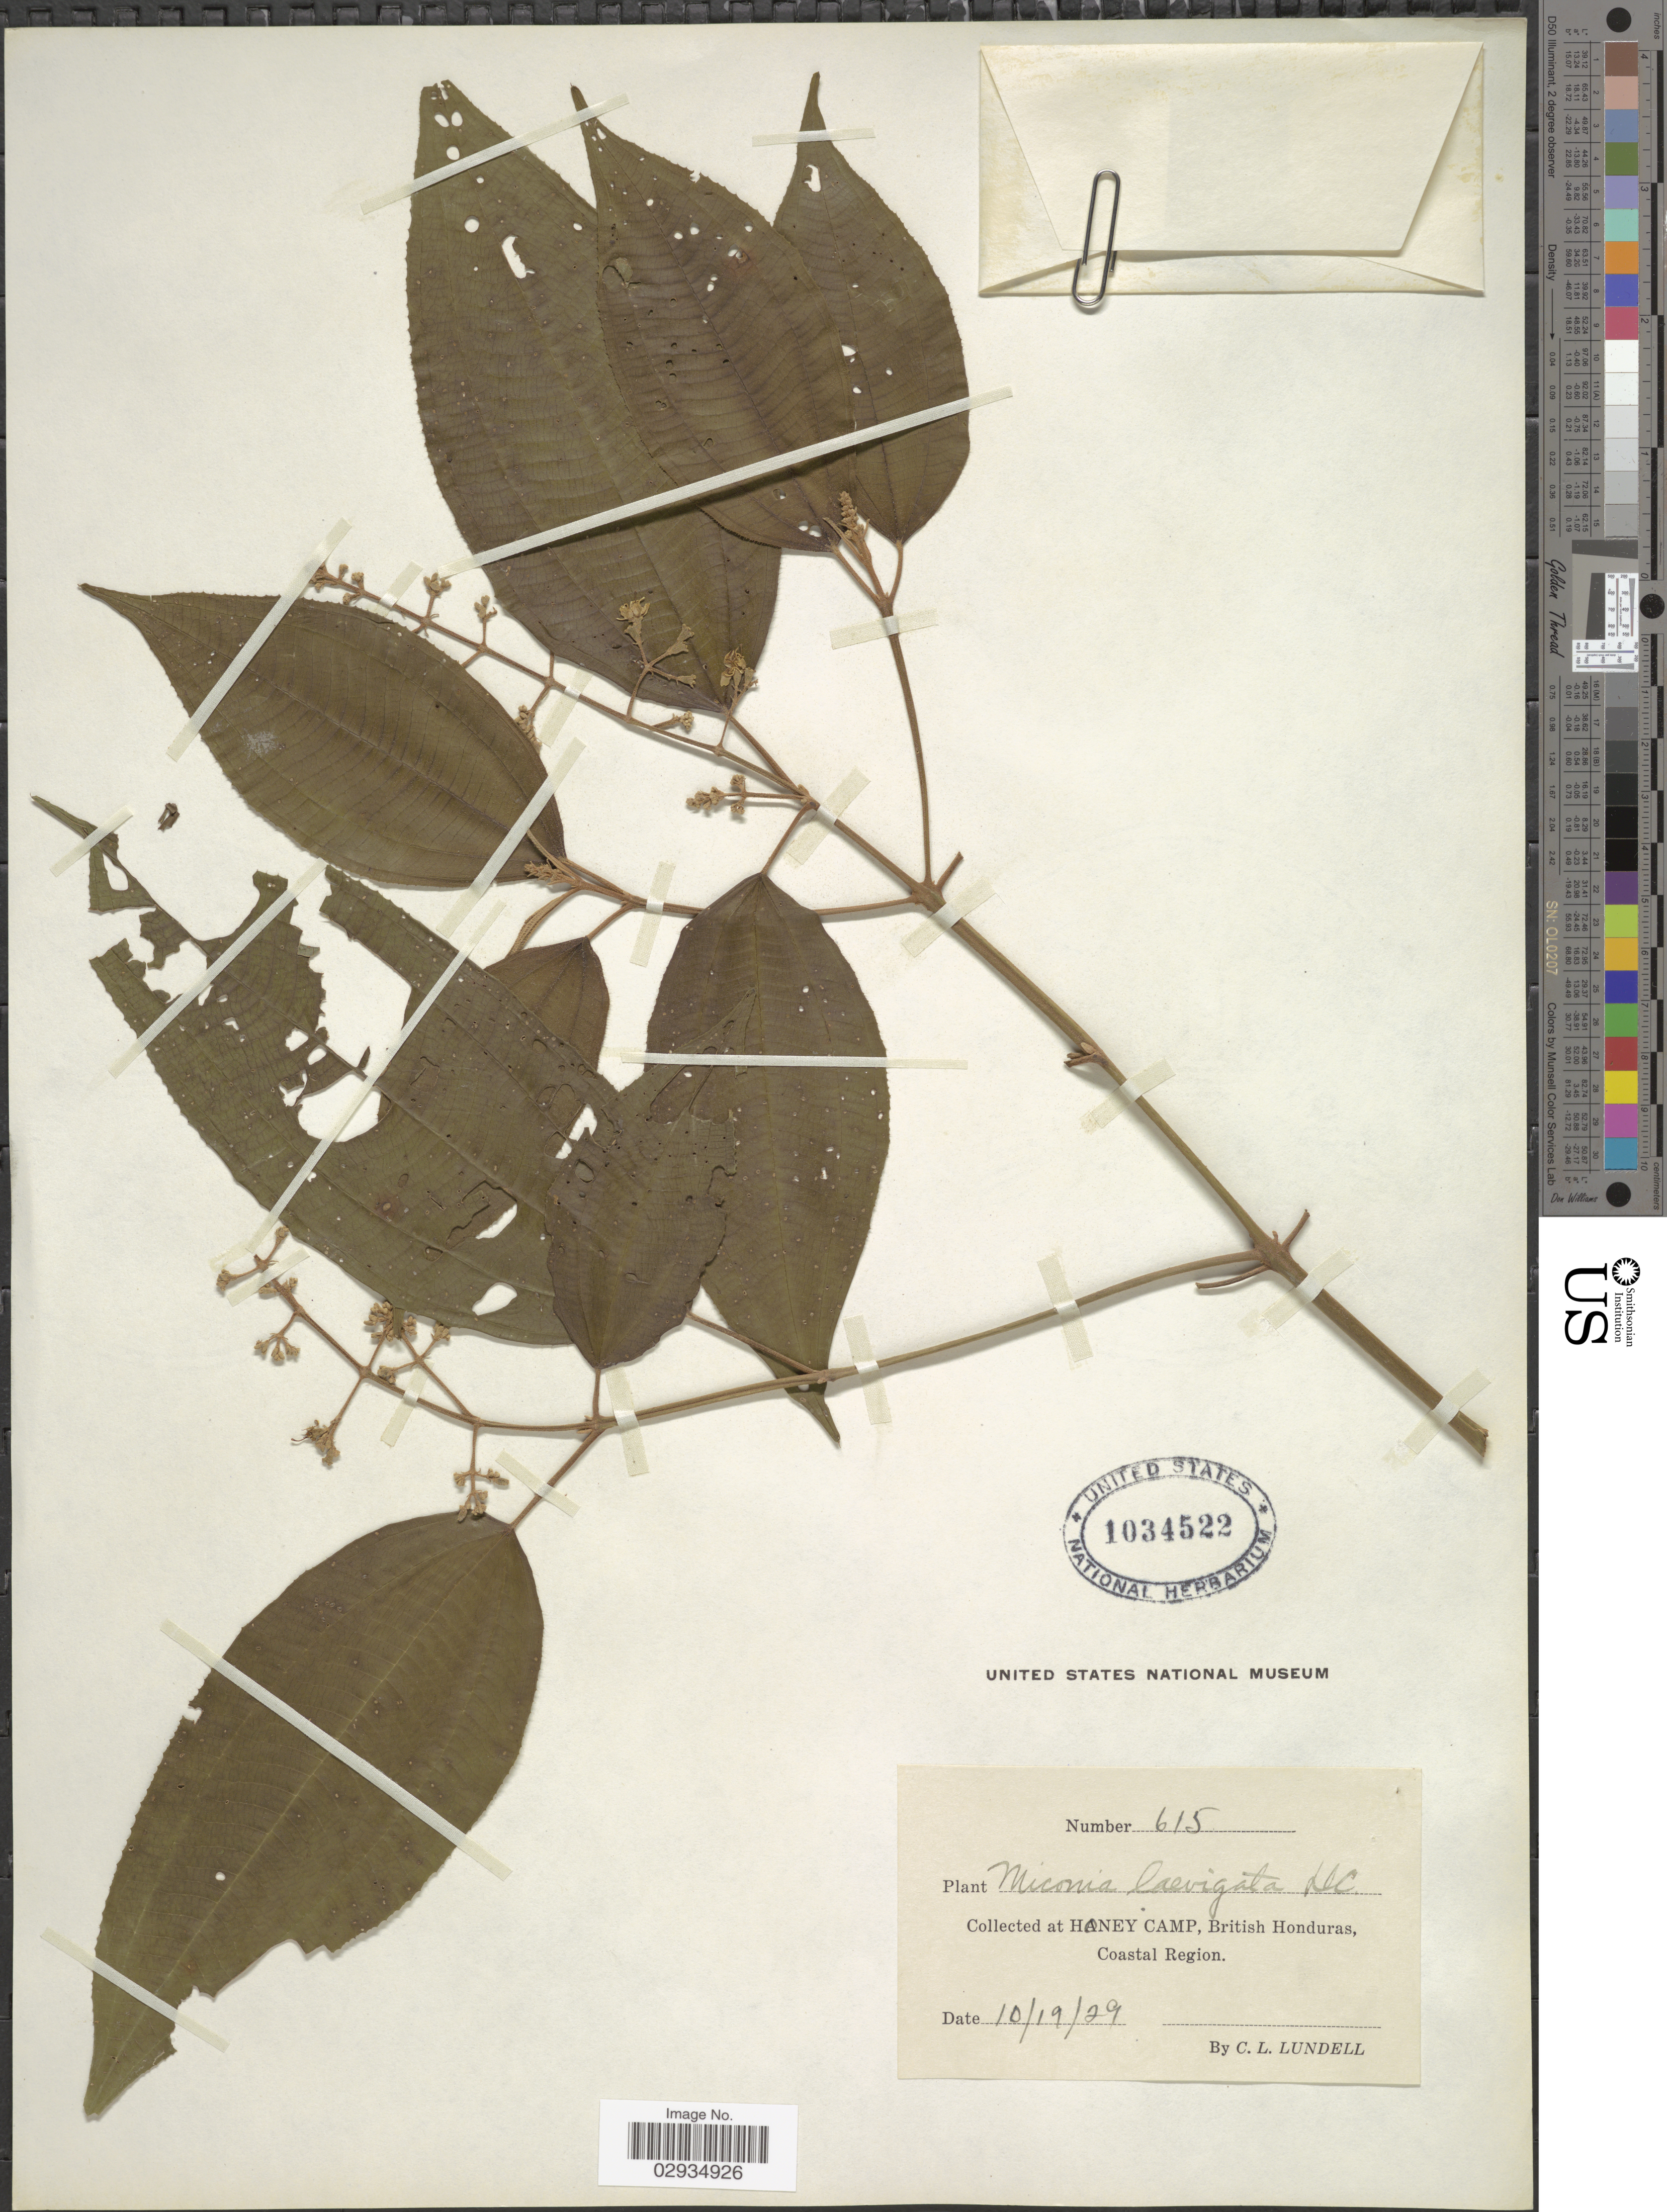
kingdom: Plantae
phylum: Tracheophyta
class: Magnoliopsida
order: Myrtales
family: Melastomataceae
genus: Miconia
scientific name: Miconia laevigata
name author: (L.) D. Don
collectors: C. L. Lundell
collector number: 615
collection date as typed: Transcribed d/m/y: 19/10/29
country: Belize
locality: At Honey Camp, British Honduras, Coastal Region.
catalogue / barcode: US 1034522